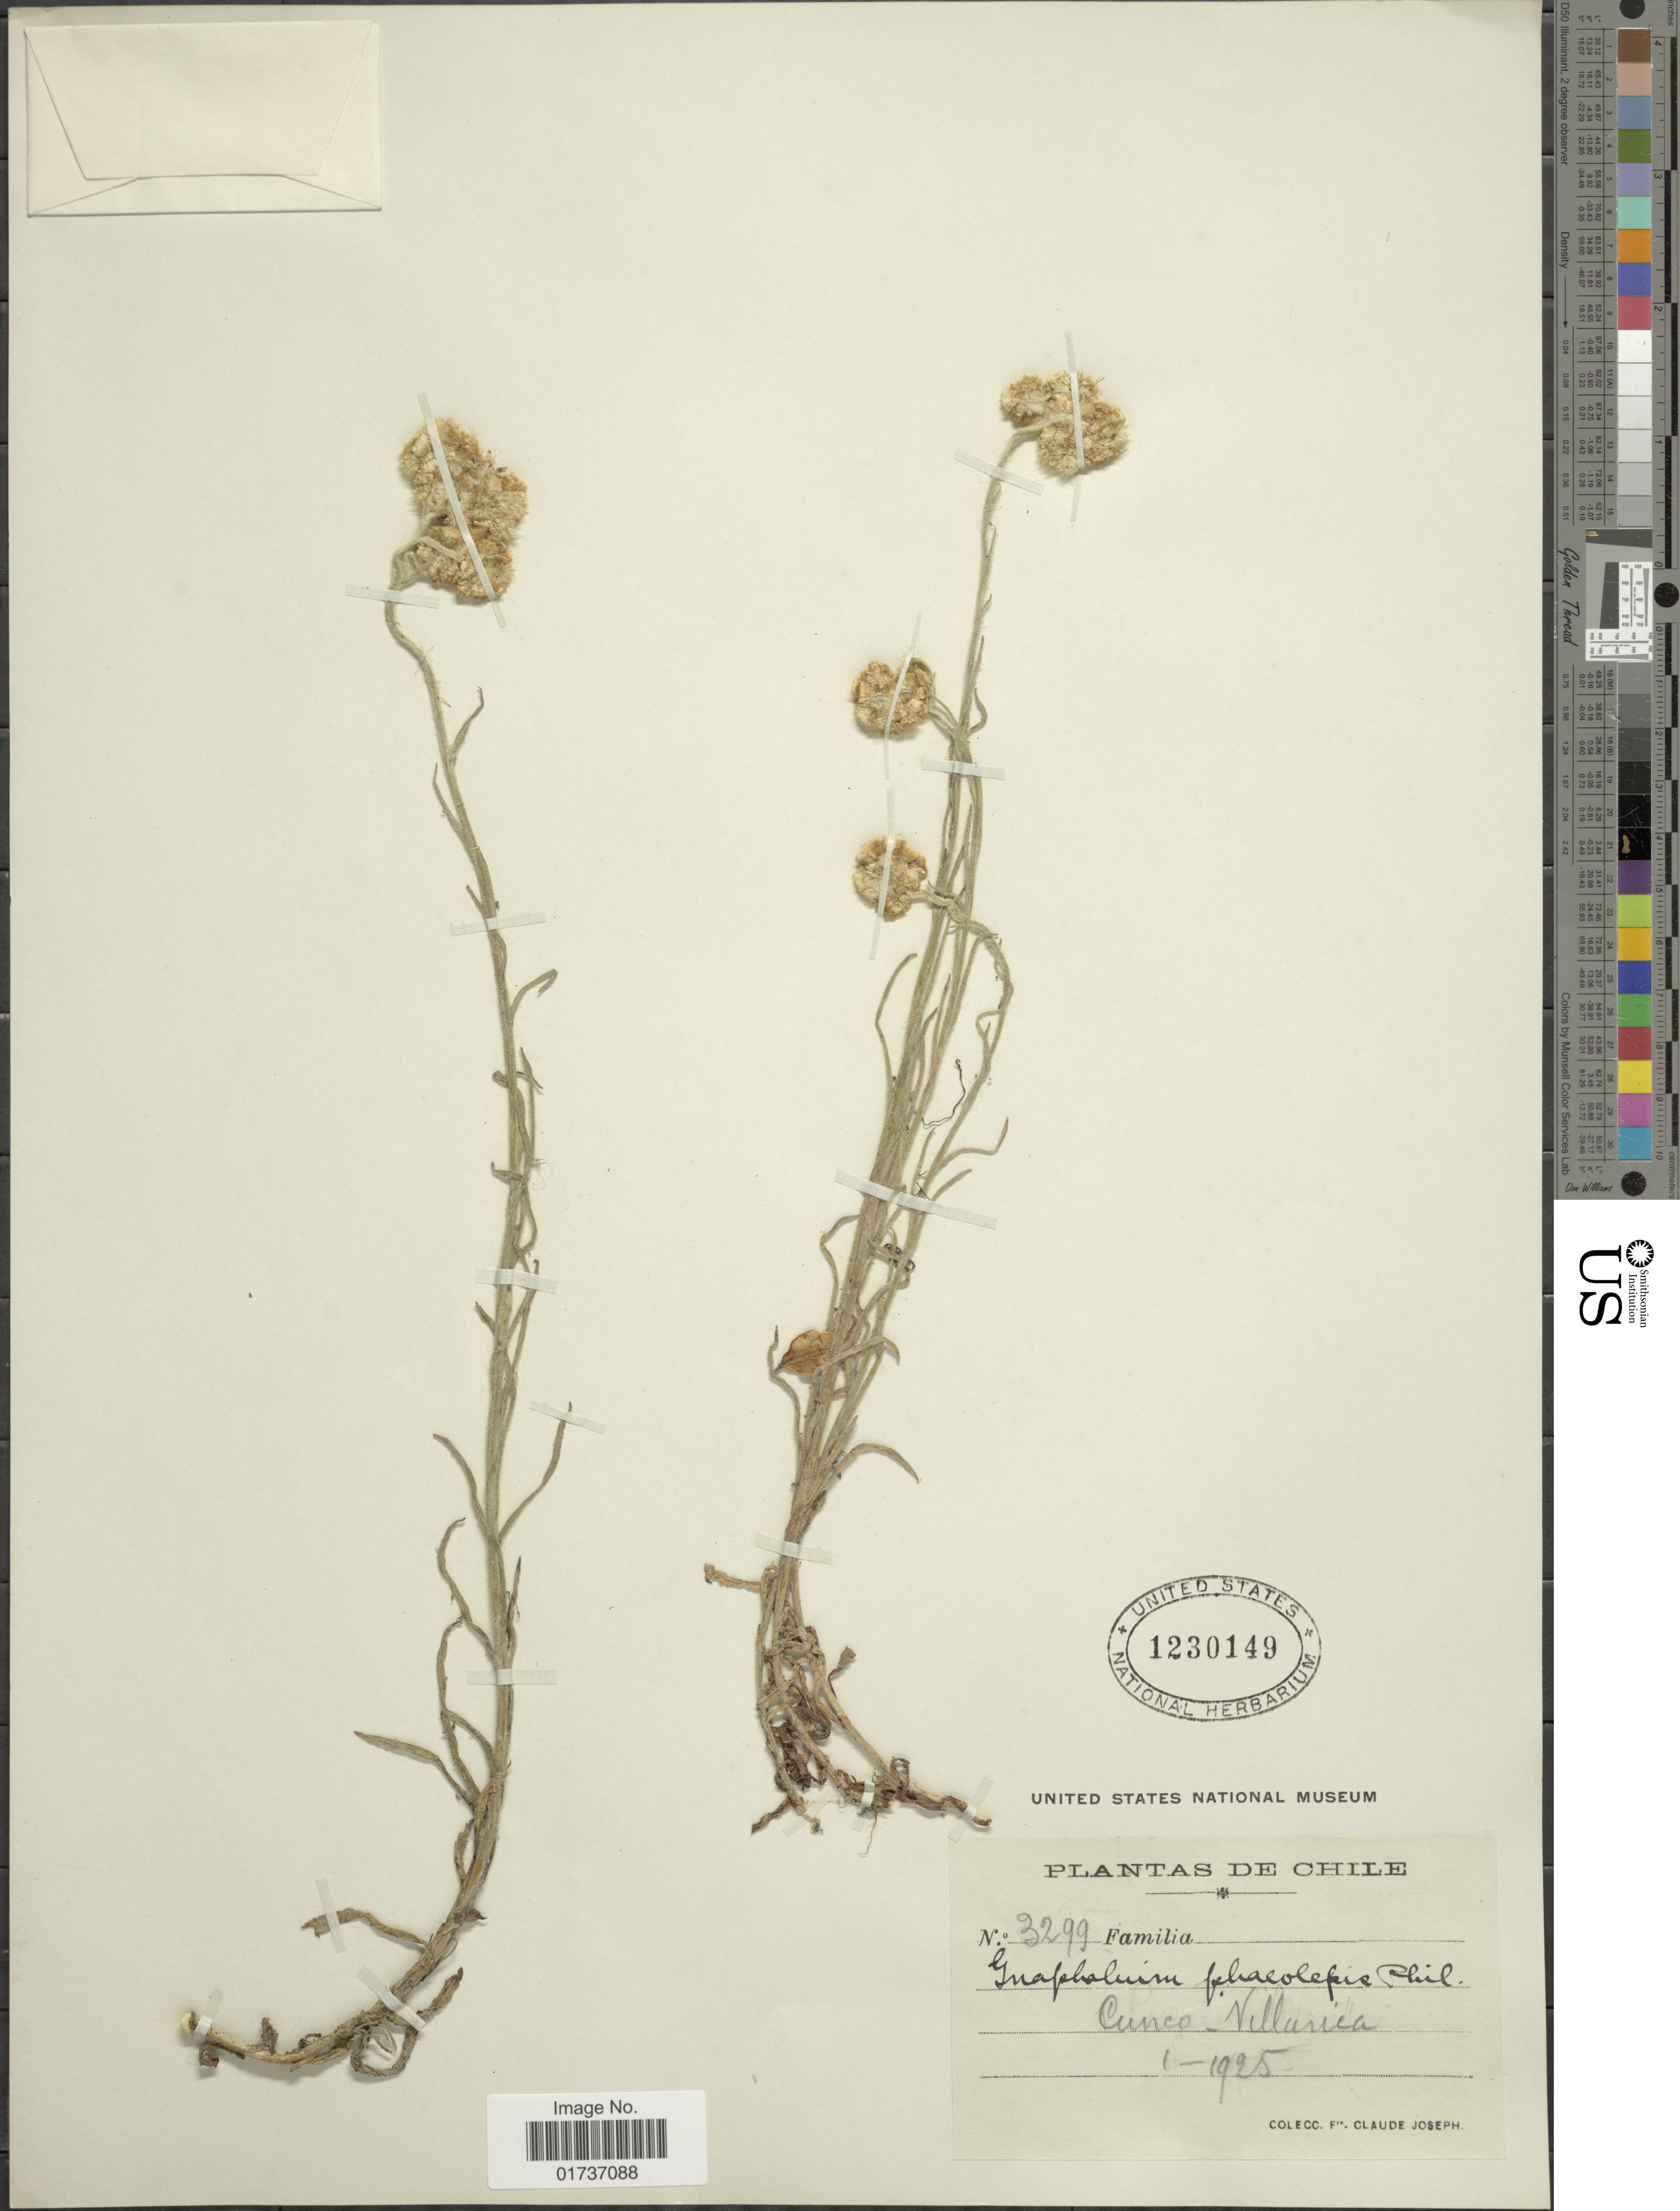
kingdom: Plantae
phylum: Tracheophyta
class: Magnoliopsida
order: Asterales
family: Asteraceae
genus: Gnaphalium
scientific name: Gnaphalium phaeolepis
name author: Phil.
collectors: Frere Claude Joseph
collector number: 3299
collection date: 1925-01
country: Chile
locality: Cunco-Villarica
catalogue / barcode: US 1230149